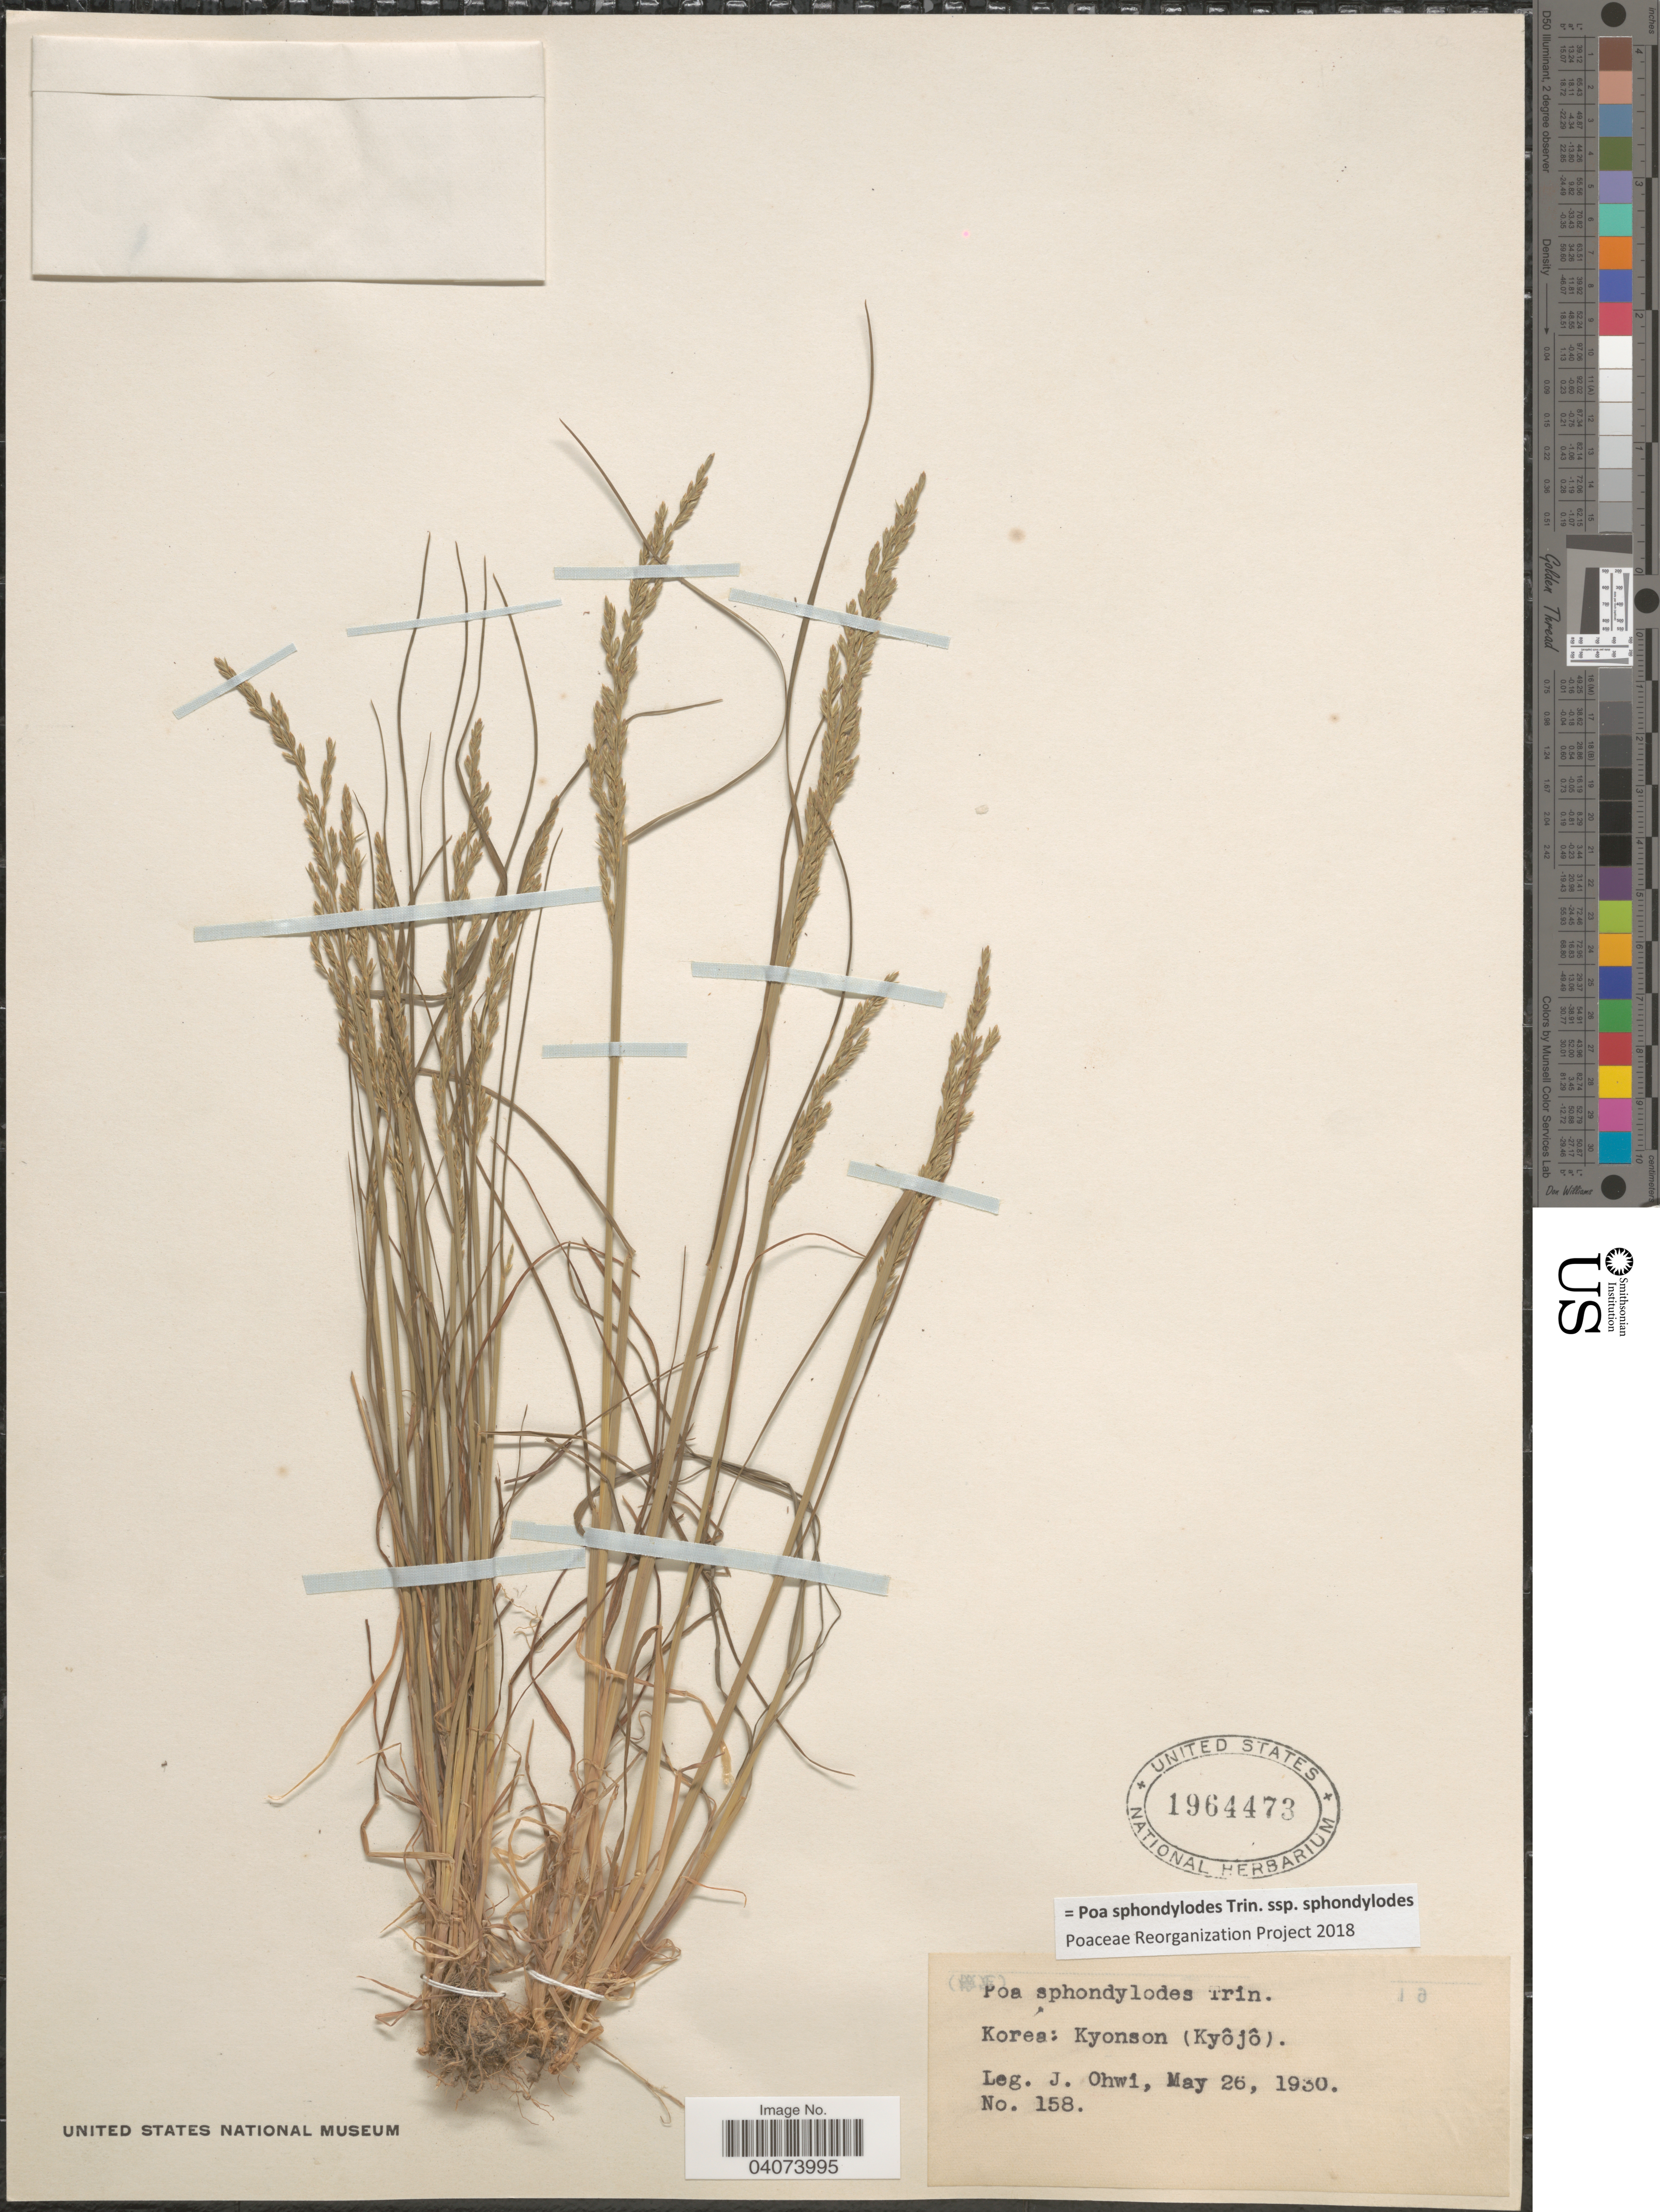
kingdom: Plantae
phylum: Tracheophyta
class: Liliopsida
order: Poales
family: Poaceae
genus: Poa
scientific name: Poa sphondylodes subsp. sphondylodes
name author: Trin.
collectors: J. Ohwi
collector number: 158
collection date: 1930-05-26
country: North Korea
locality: Kyonson (Kyôjô).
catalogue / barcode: US 1964473